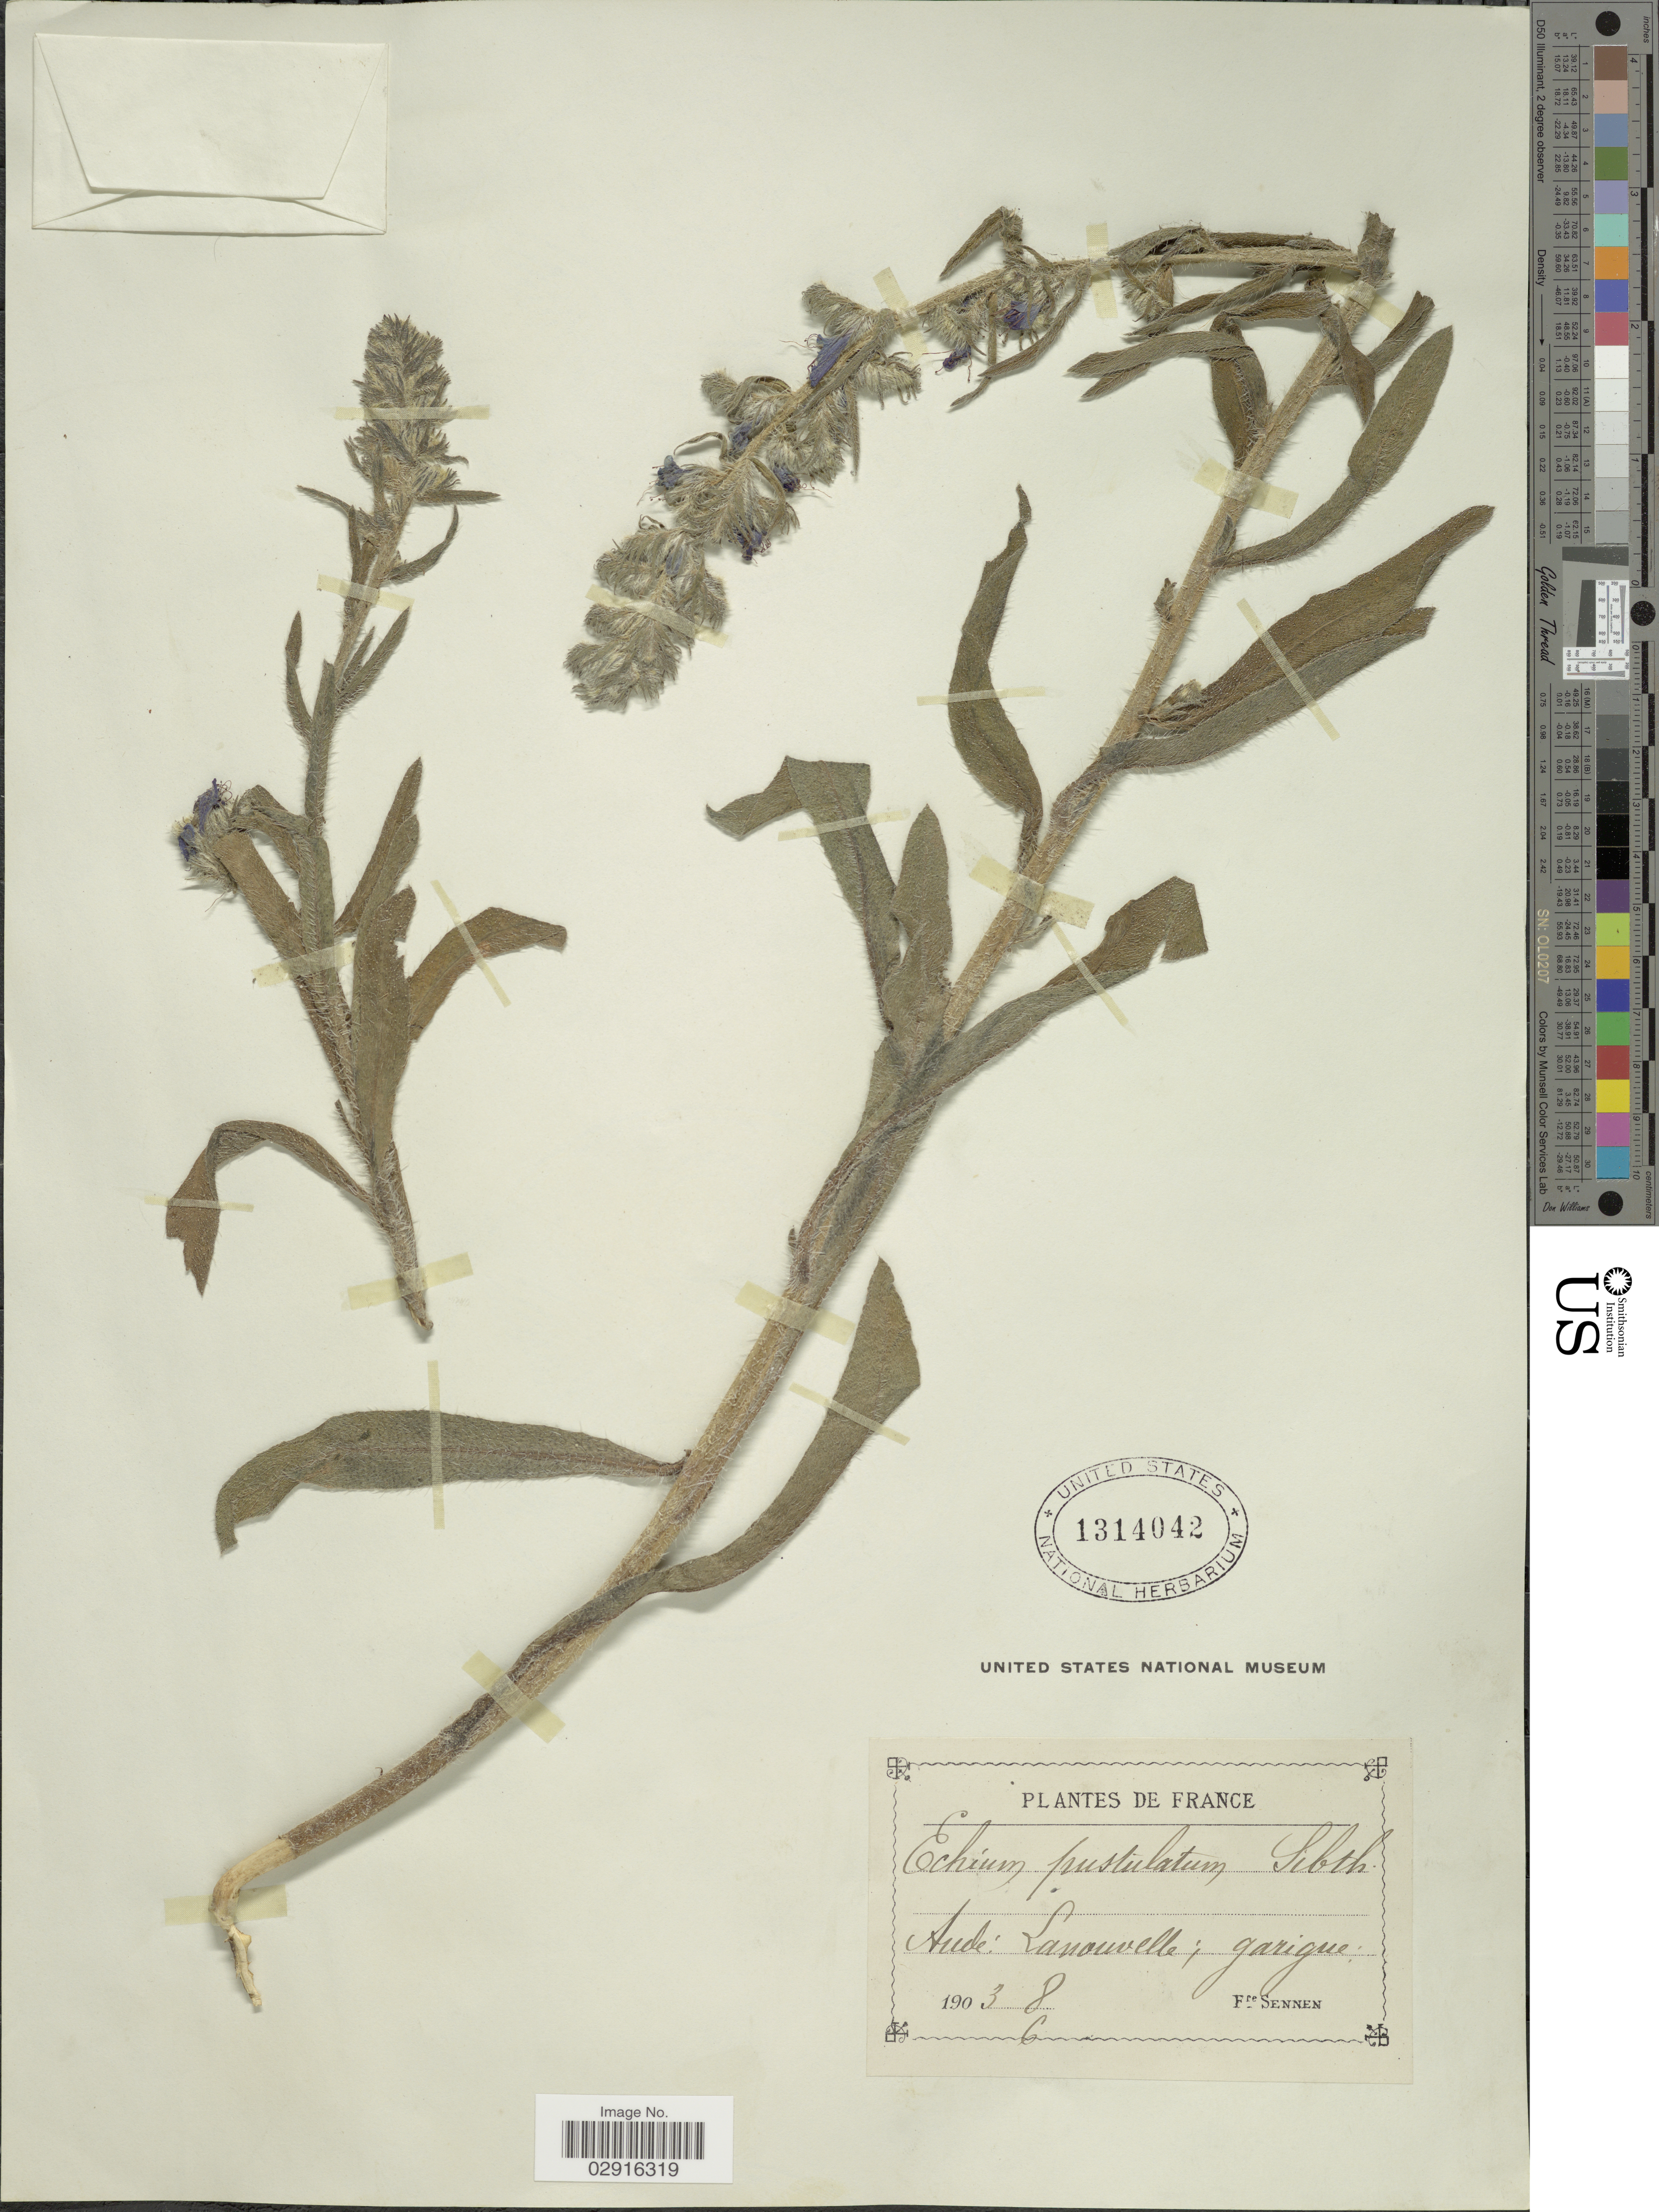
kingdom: Plantae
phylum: Tracheophyta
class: Magnoliopsida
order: Boraginales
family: Boraginaceae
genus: Echium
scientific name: Echium pustulatum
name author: Sm.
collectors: E. Sennen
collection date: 1903-06-08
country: France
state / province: Occitanie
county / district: Aude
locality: Aude: Lanouvelle.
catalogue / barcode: US 1314042